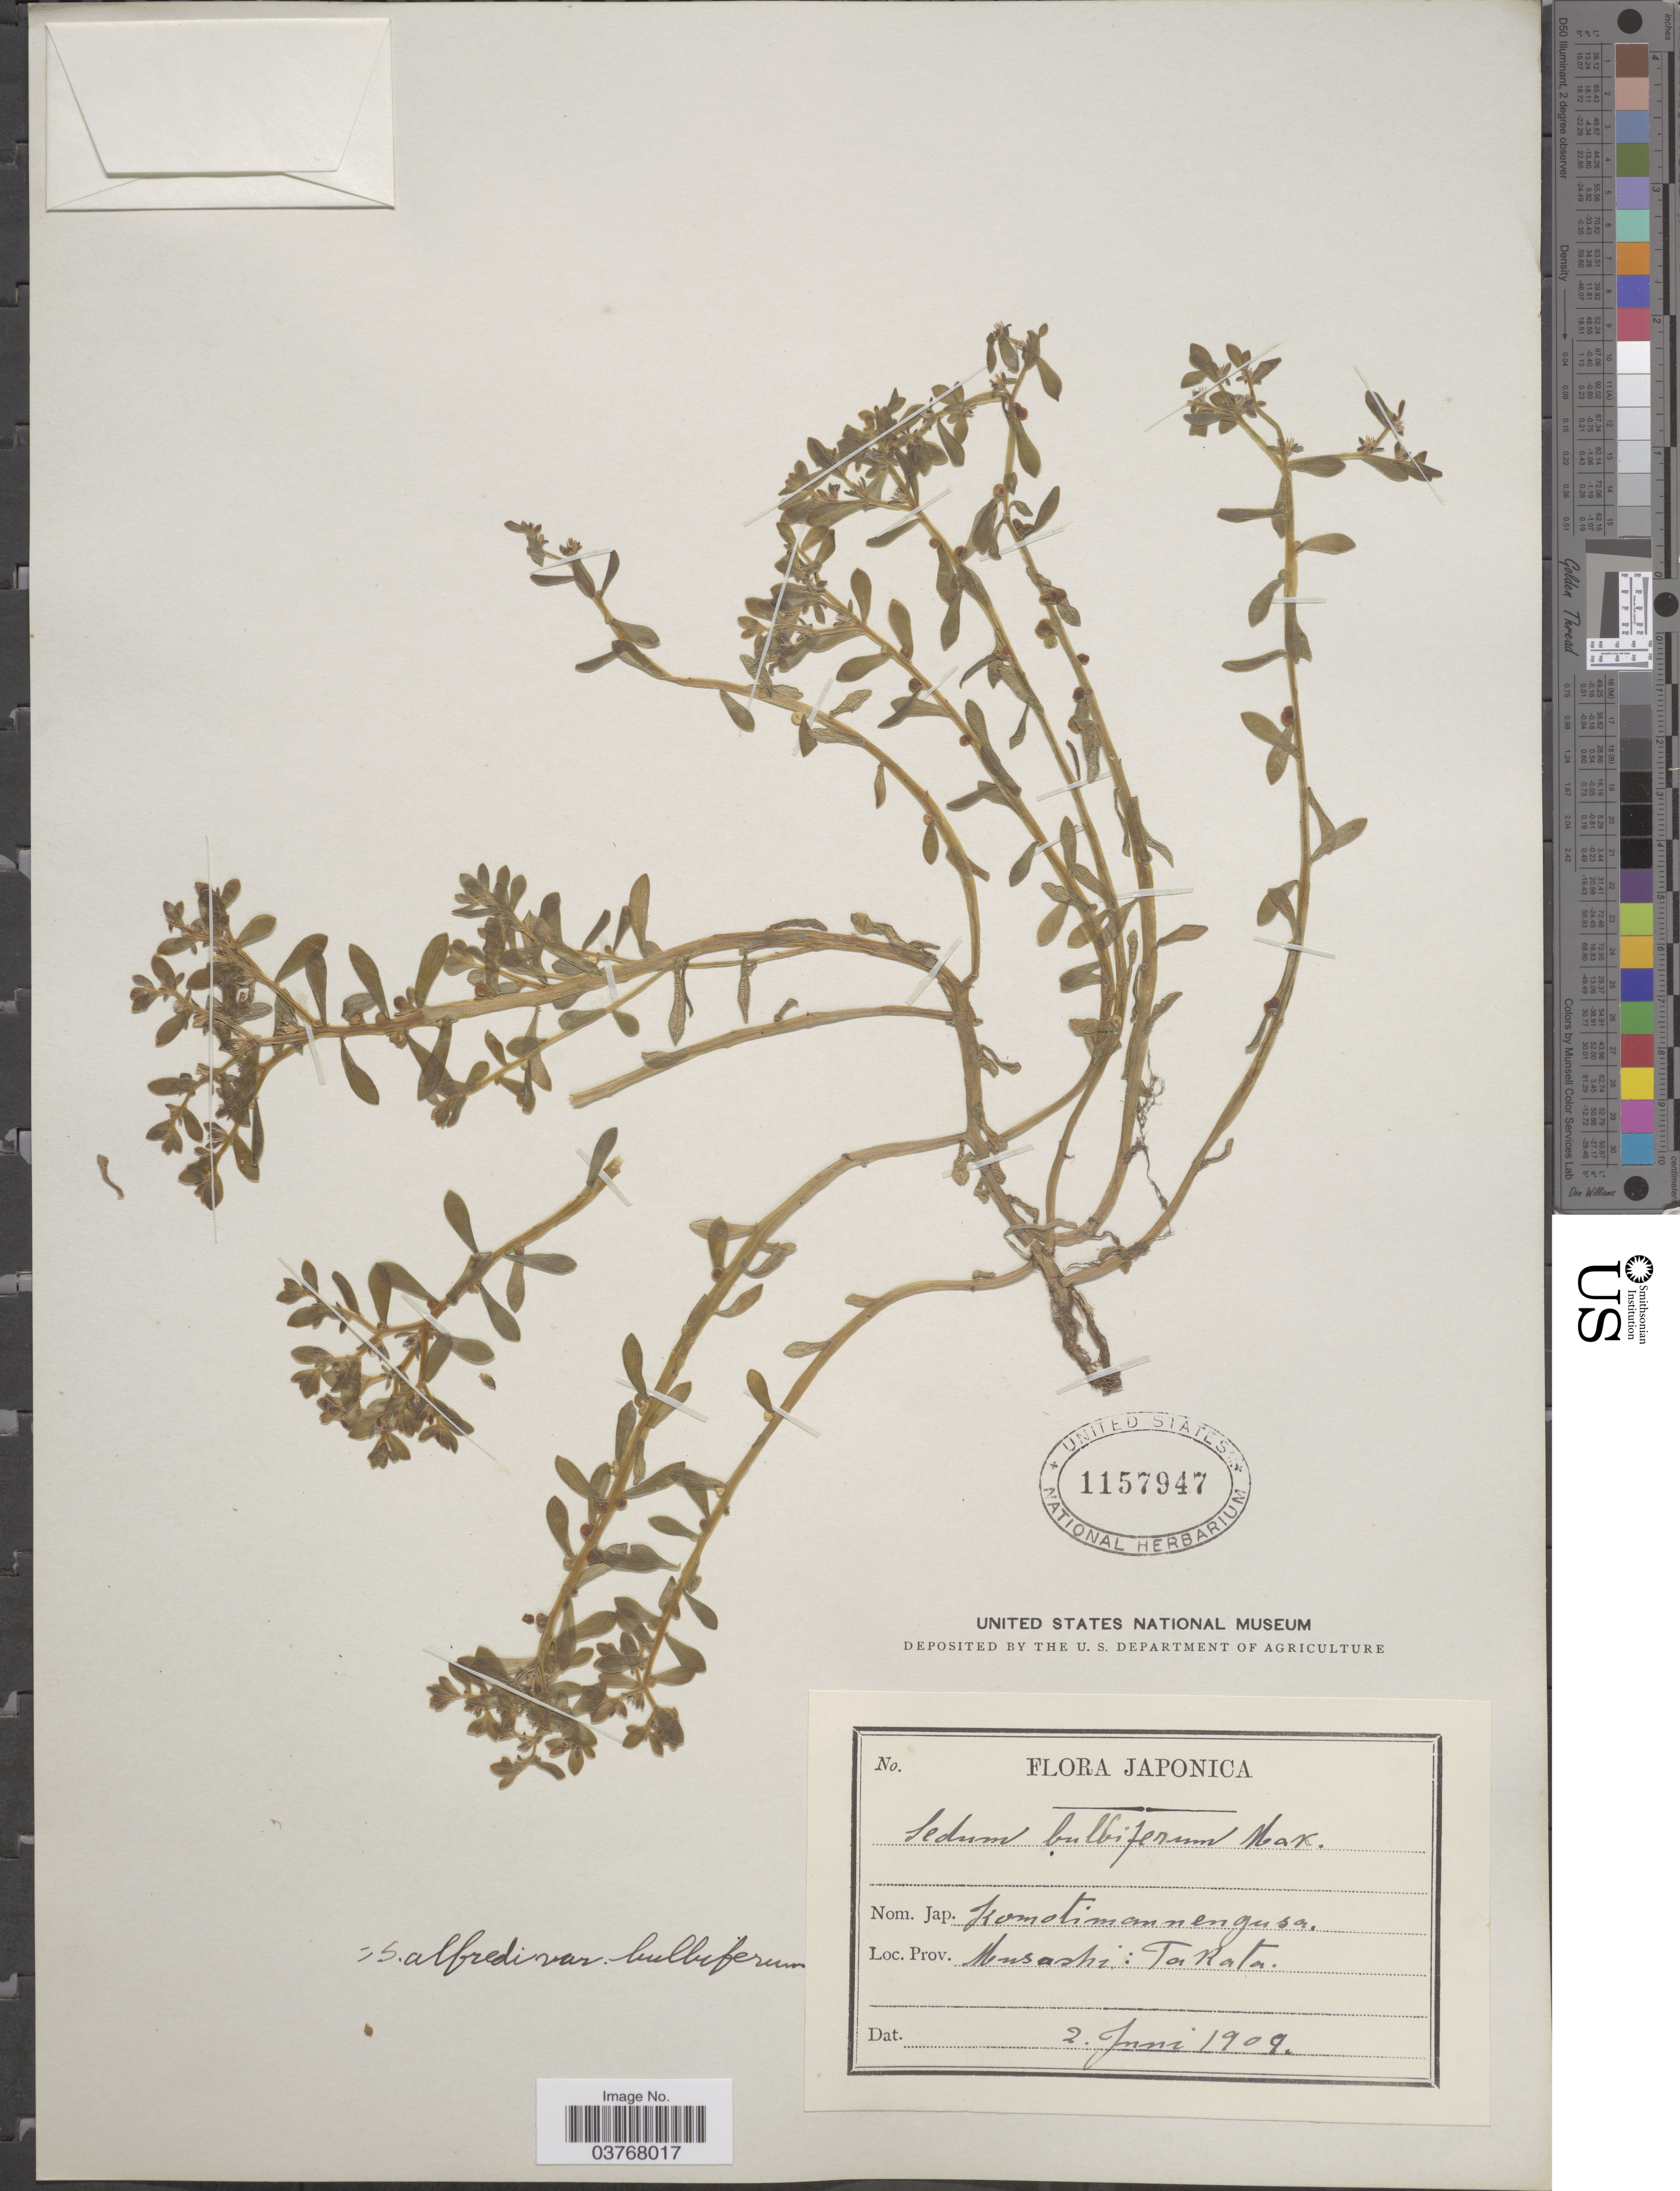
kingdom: Plantae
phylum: Tracheophyta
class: Magnoliopsida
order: Saxifragales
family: Crassulaceae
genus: Sedum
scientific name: Sedum bulbiferum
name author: Makino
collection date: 1909-06-02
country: Japan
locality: Prov. Musashi: Takata.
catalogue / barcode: US 1157947